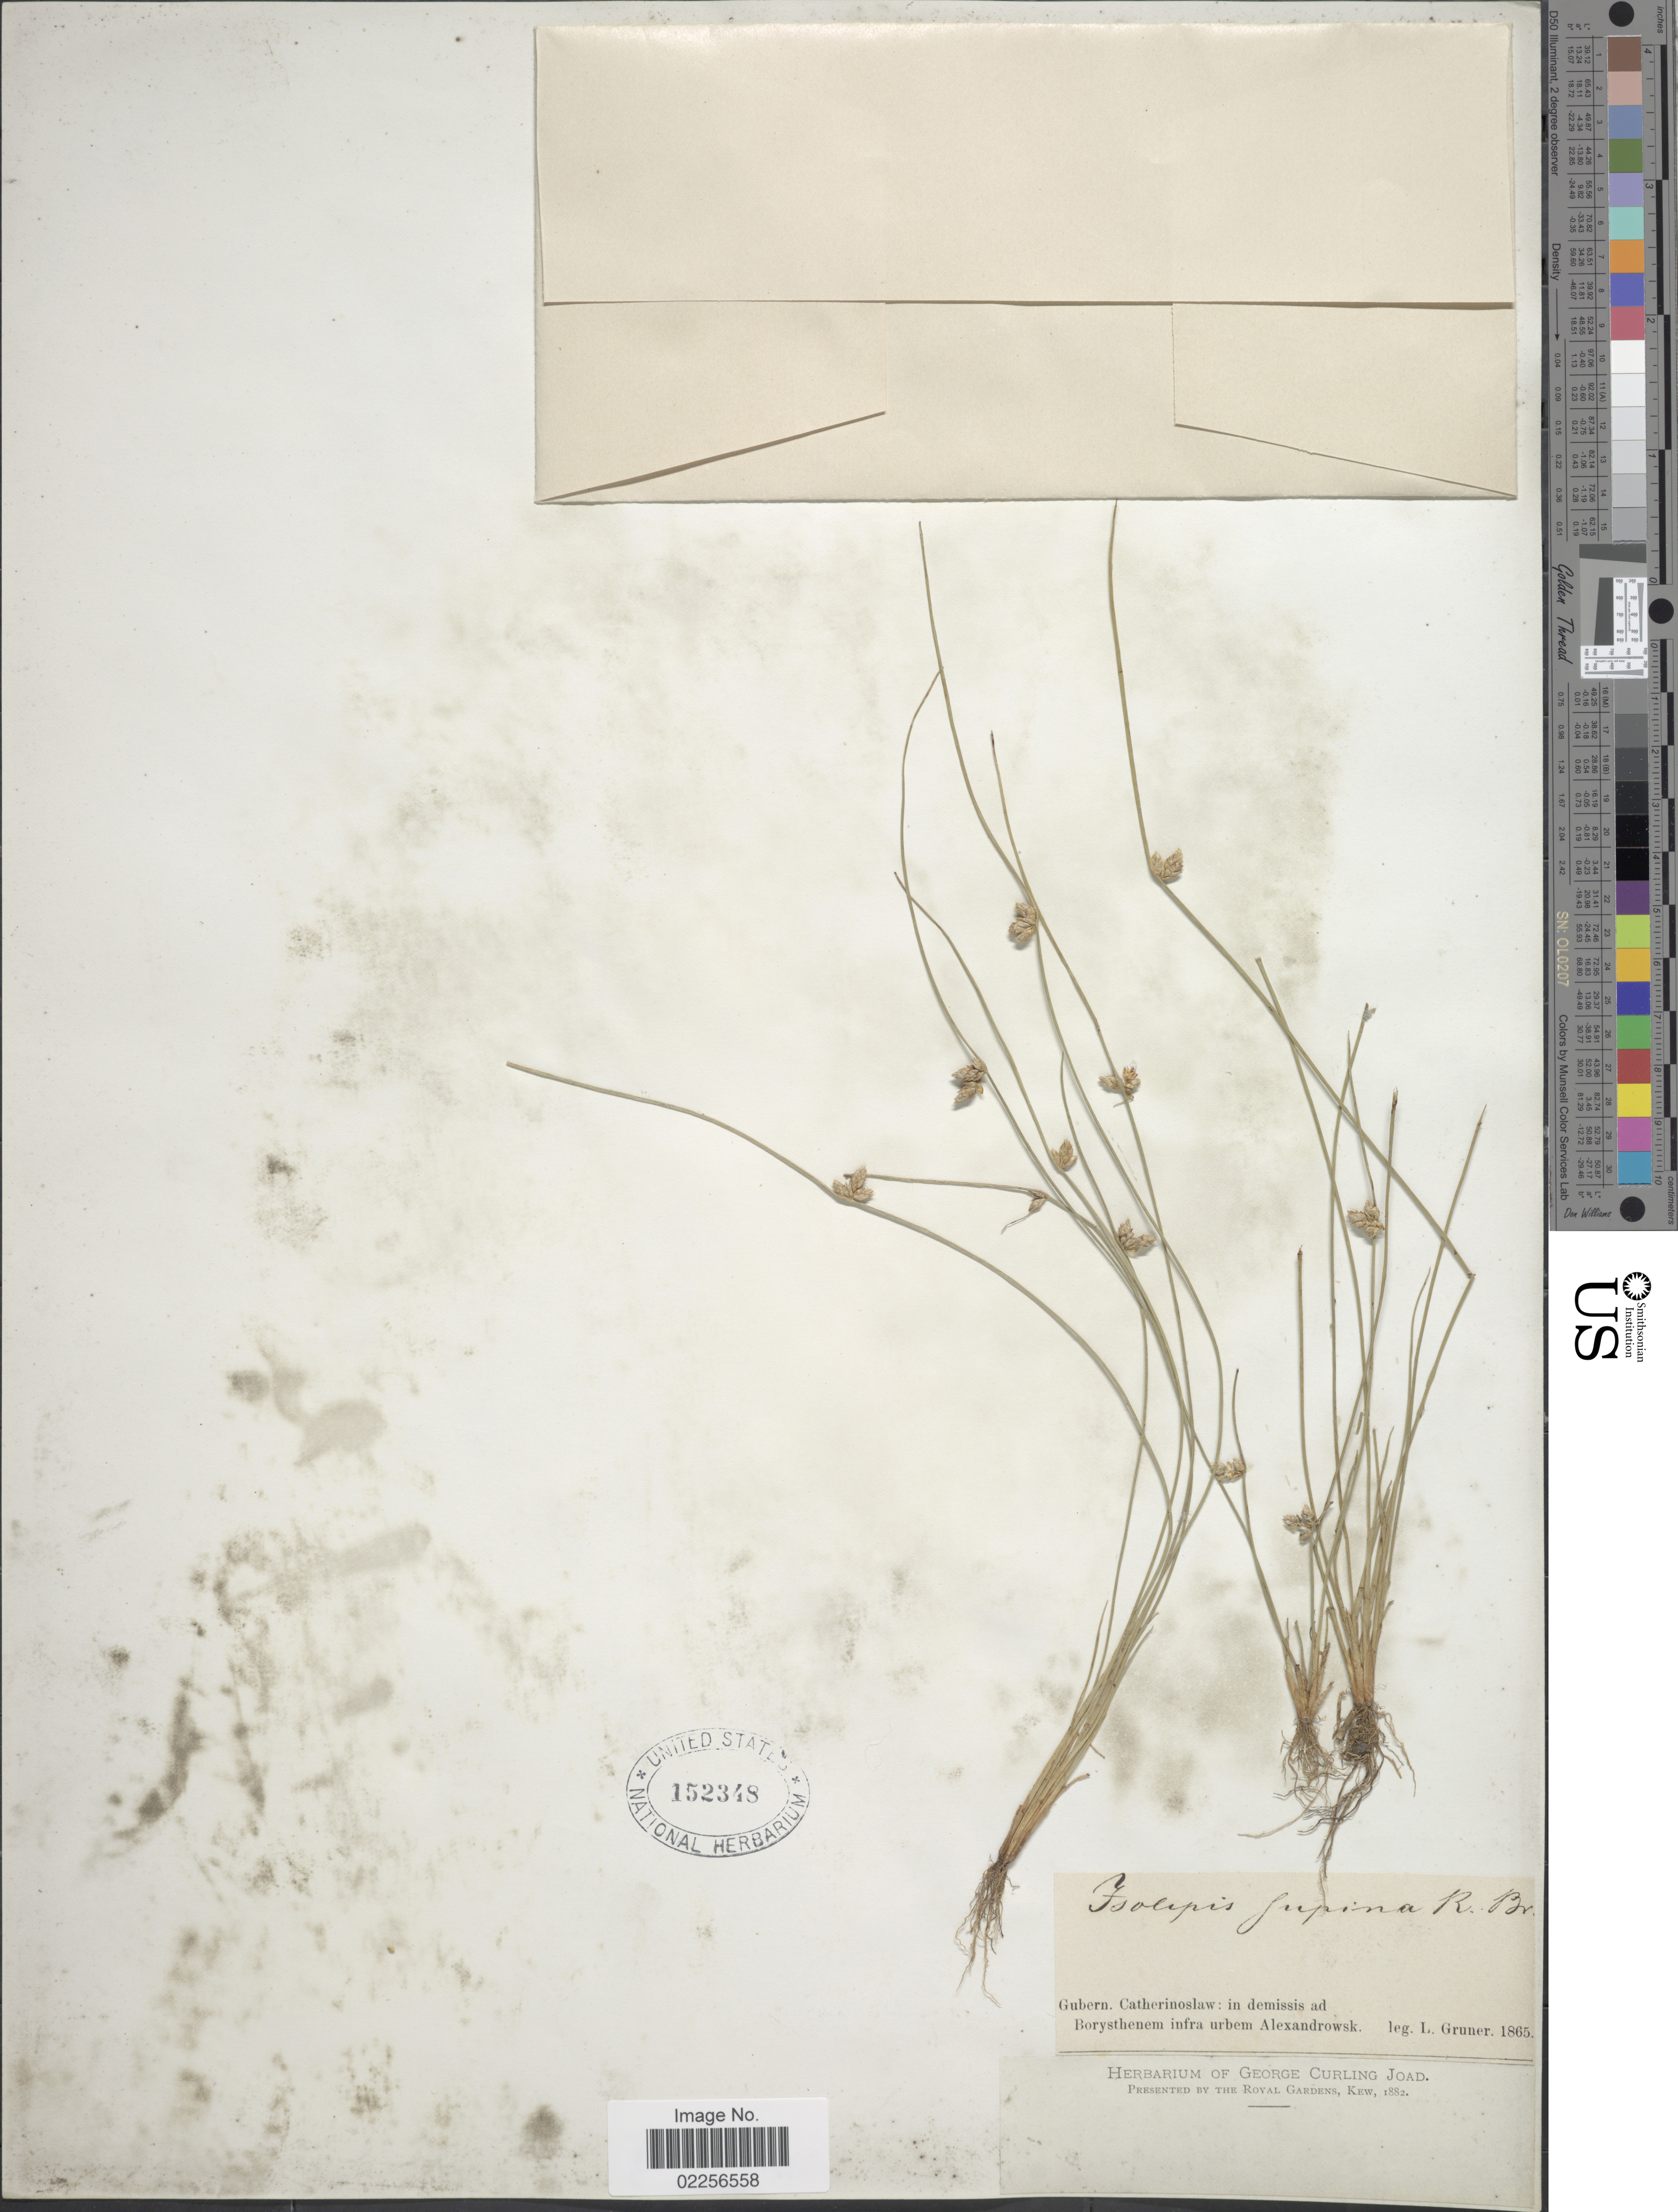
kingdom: Plantae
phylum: Tracheophyta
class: Liliopsida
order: Poales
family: Cyperaceae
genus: Schoenoplectus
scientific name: Schoenoplectus supinus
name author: (L.) Palla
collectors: L. F. Gruner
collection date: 1865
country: Russian Federation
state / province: Perm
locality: Gubern. Catherinoslaw, ad Borysthenen infra urbem Alexandrowsk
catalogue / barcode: US 152348